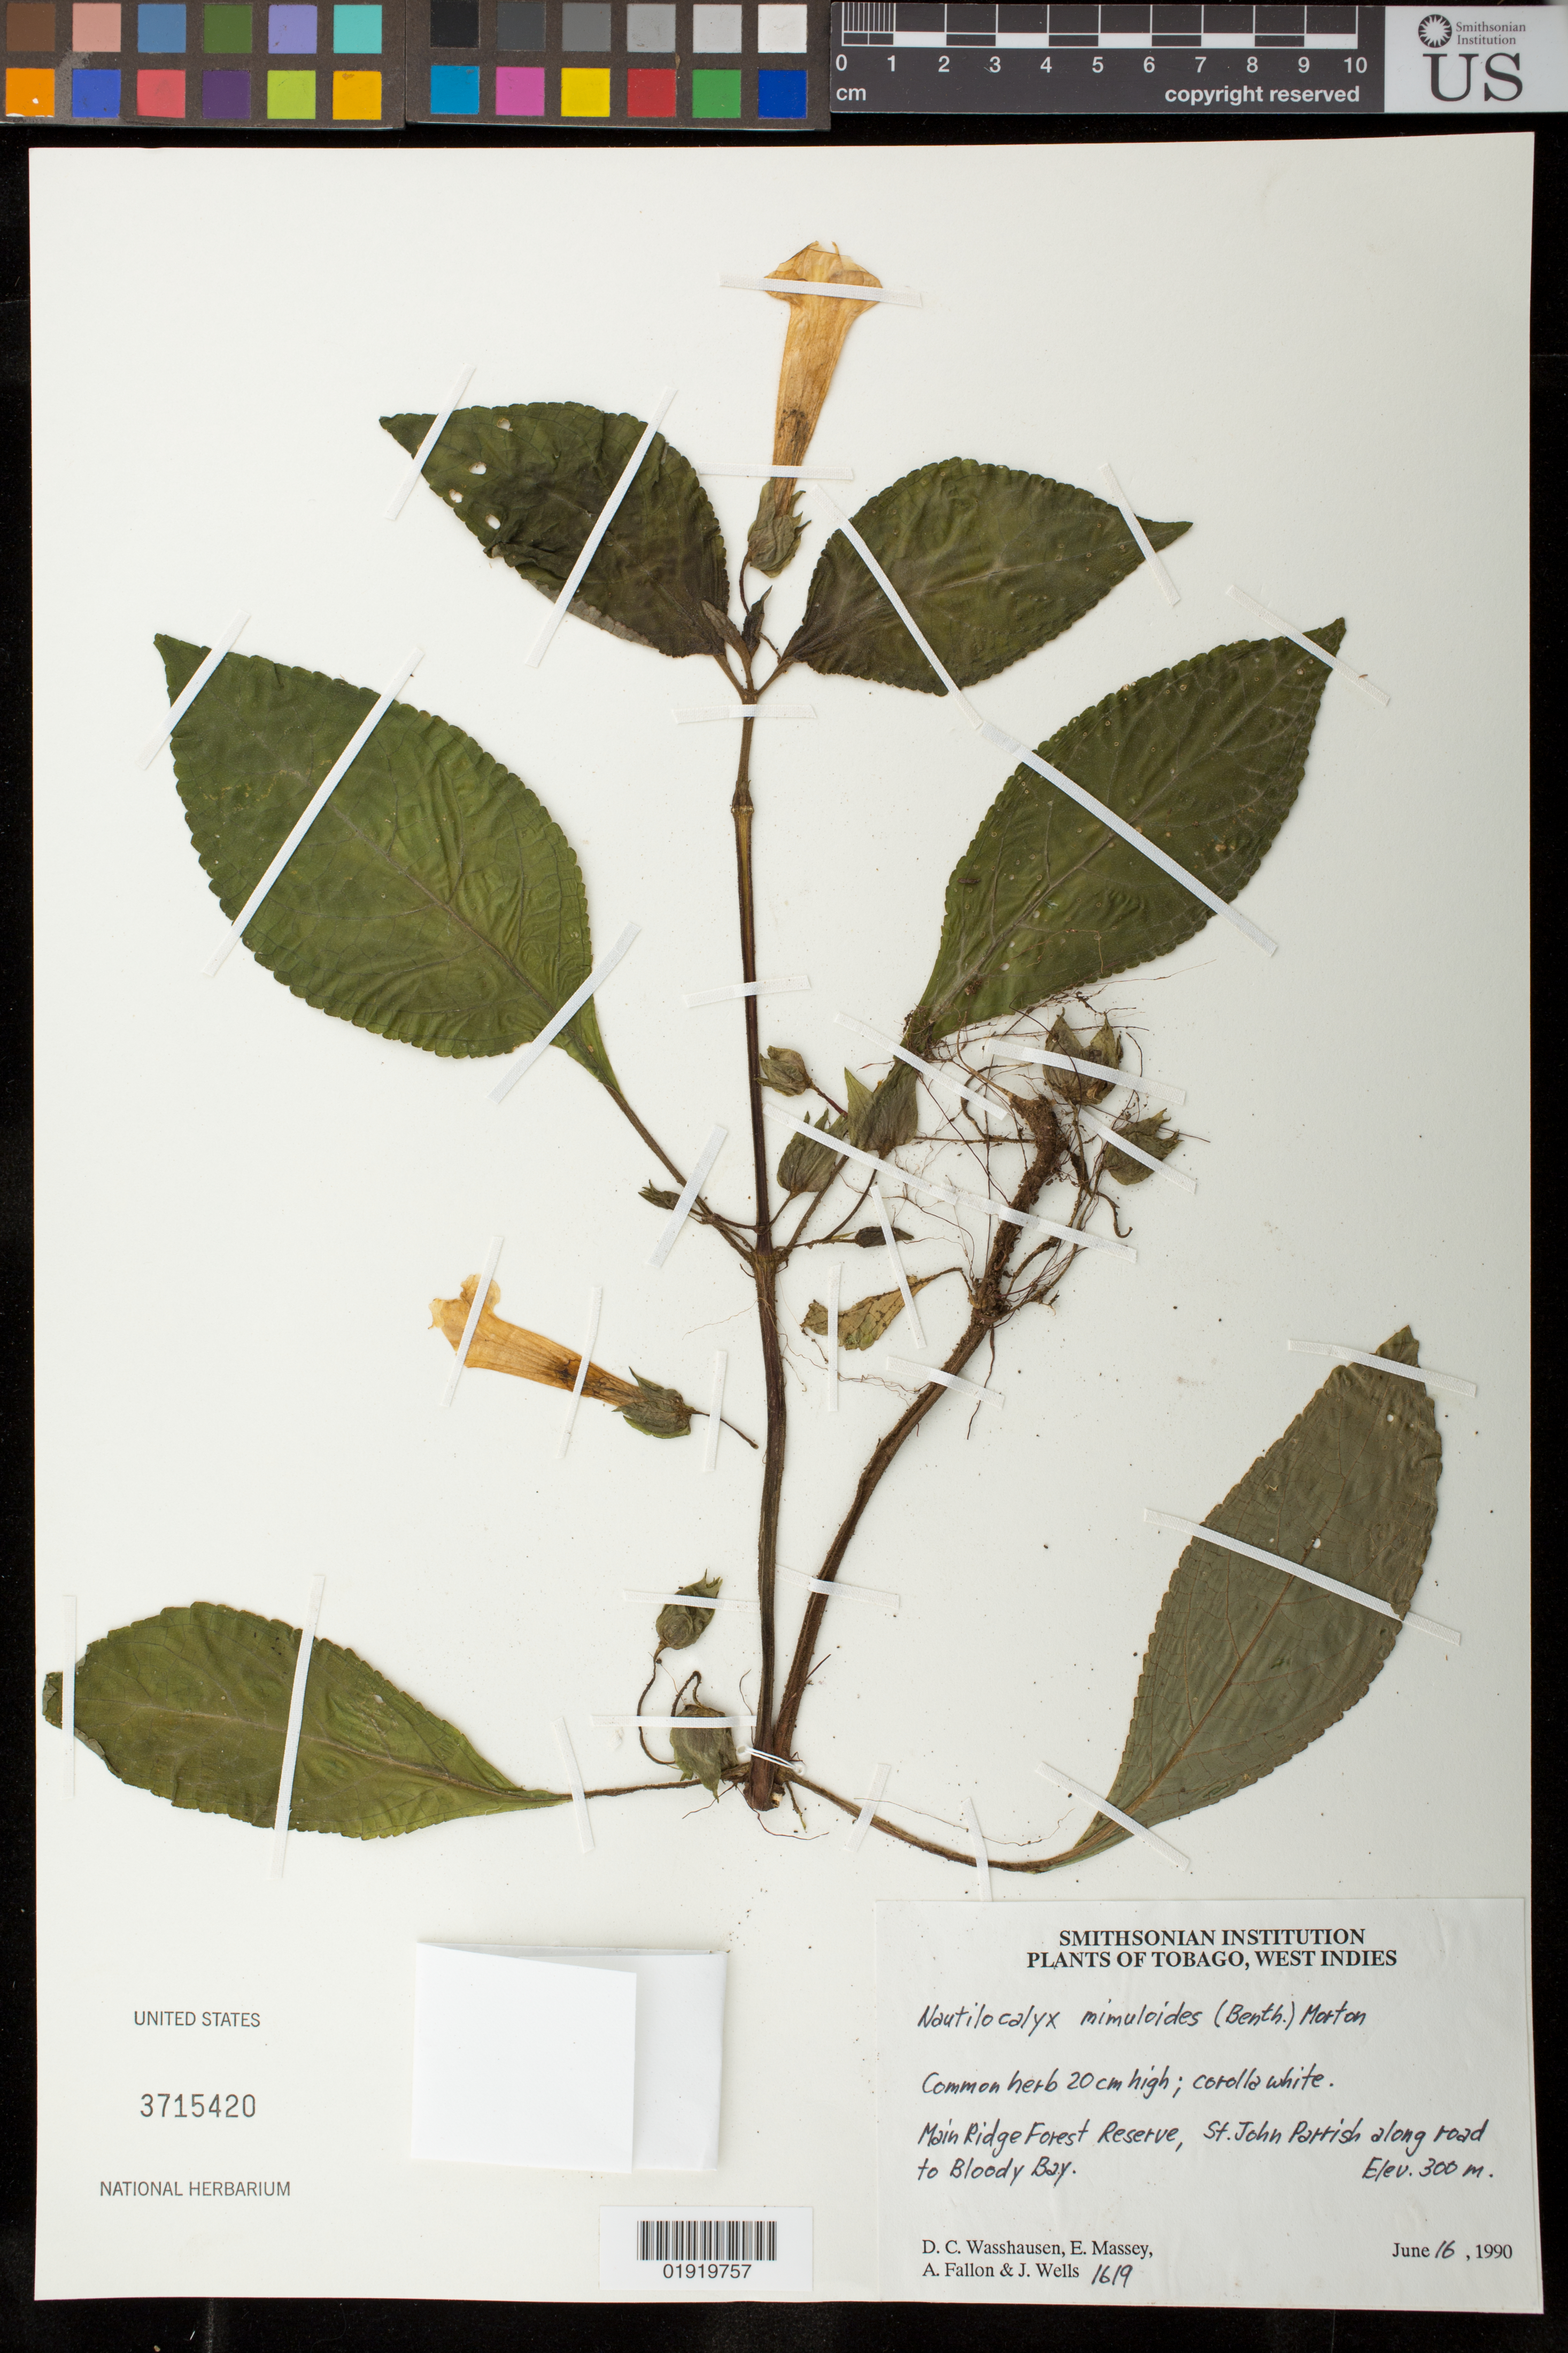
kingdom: Plantae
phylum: Tracheophyta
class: Magnoliopsida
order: Lamiales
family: Gesneriaceae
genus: Nautilocalyx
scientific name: Nautilocalyx mimuloides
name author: (Benth.) C.V. Morton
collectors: D. C. Wasshausen, E. Massey, A. Fallon & J. Wells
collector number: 1619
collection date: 1990-06-16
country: Trinidad and Tobago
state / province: Tobago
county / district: St. John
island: Tobago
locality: Main Ridge Forest Reserve, St. John Parrish, along road to Bloody Bay.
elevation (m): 300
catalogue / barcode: US 3715420